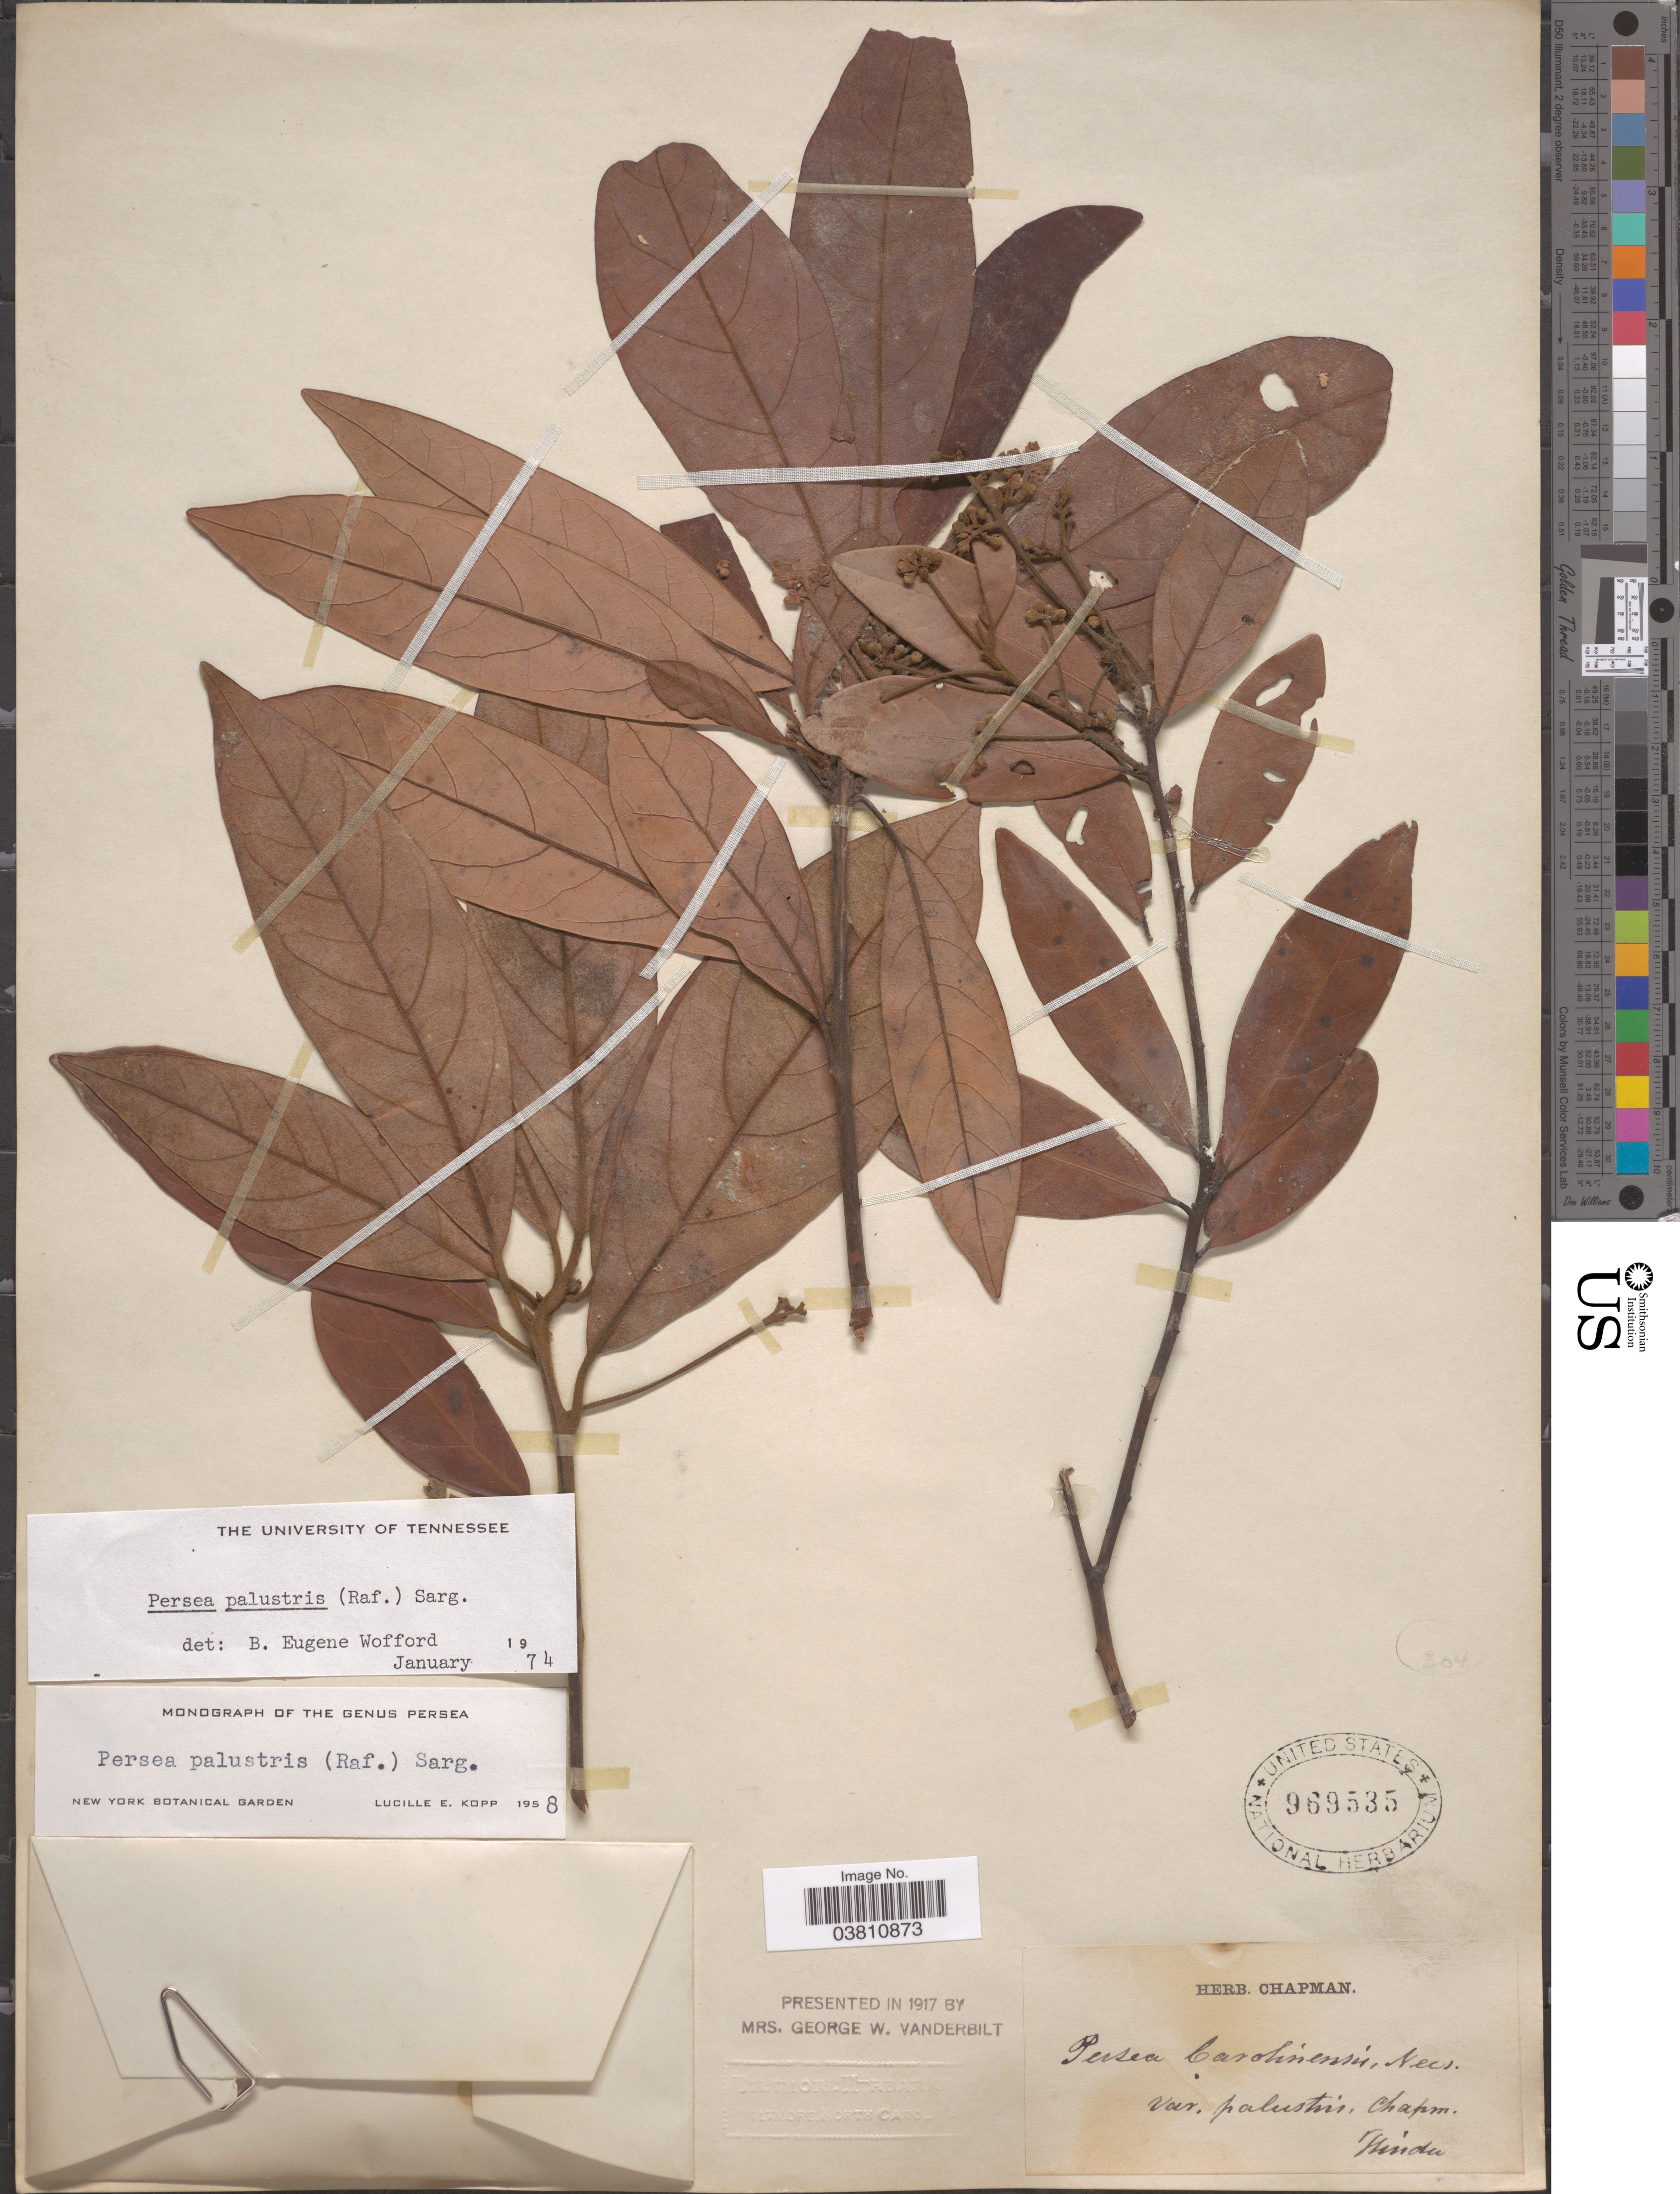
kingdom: Plantae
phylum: Tracheophyta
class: Magnoliopsida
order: Laurales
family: Lauraceae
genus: Persea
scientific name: Persea palustris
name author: (Raf.) Sarg.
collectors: ex herb. Chapman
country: United States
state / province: Florida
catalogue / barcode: US 969535